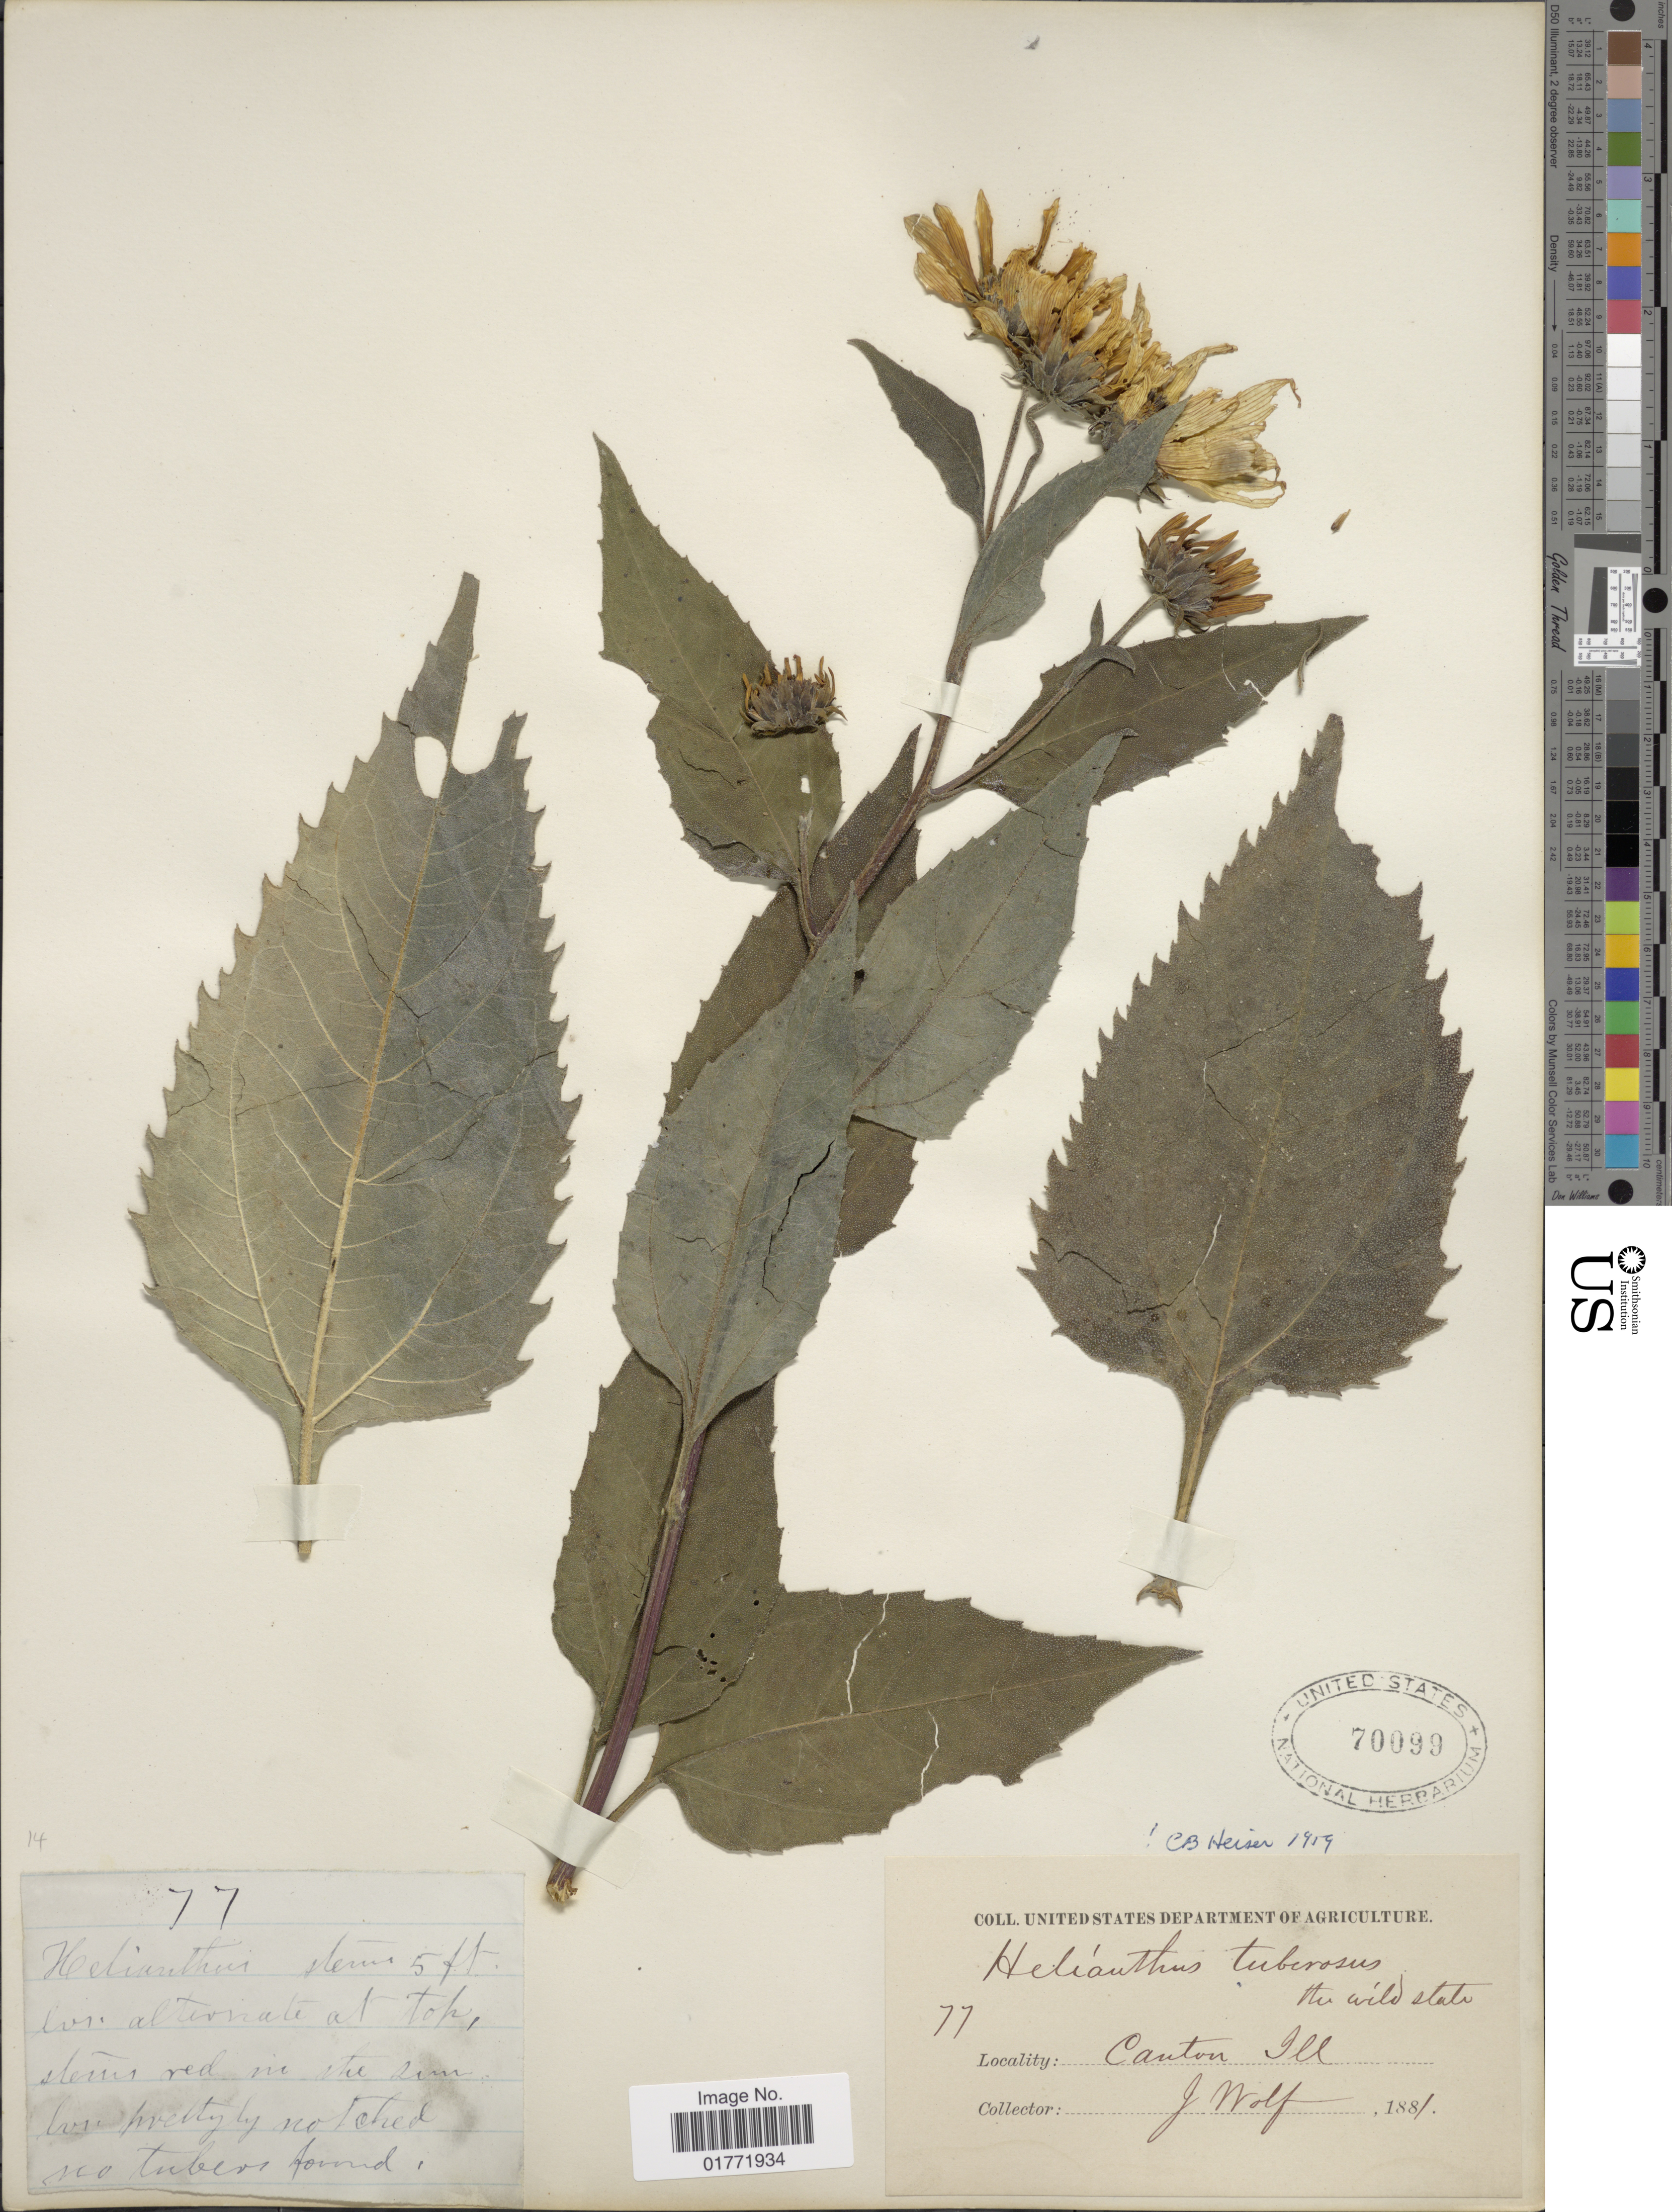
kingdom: Plantae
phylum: Tracheophyta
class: Magnoliopsida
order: Asterales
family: Asteraceae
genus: Helianthus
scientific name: Helianthus tuberosus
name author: L.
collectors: J. Wolf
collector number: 77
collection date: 1881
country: United States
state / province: Illinois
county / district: Fulton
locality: Canton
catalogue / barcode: US 70090